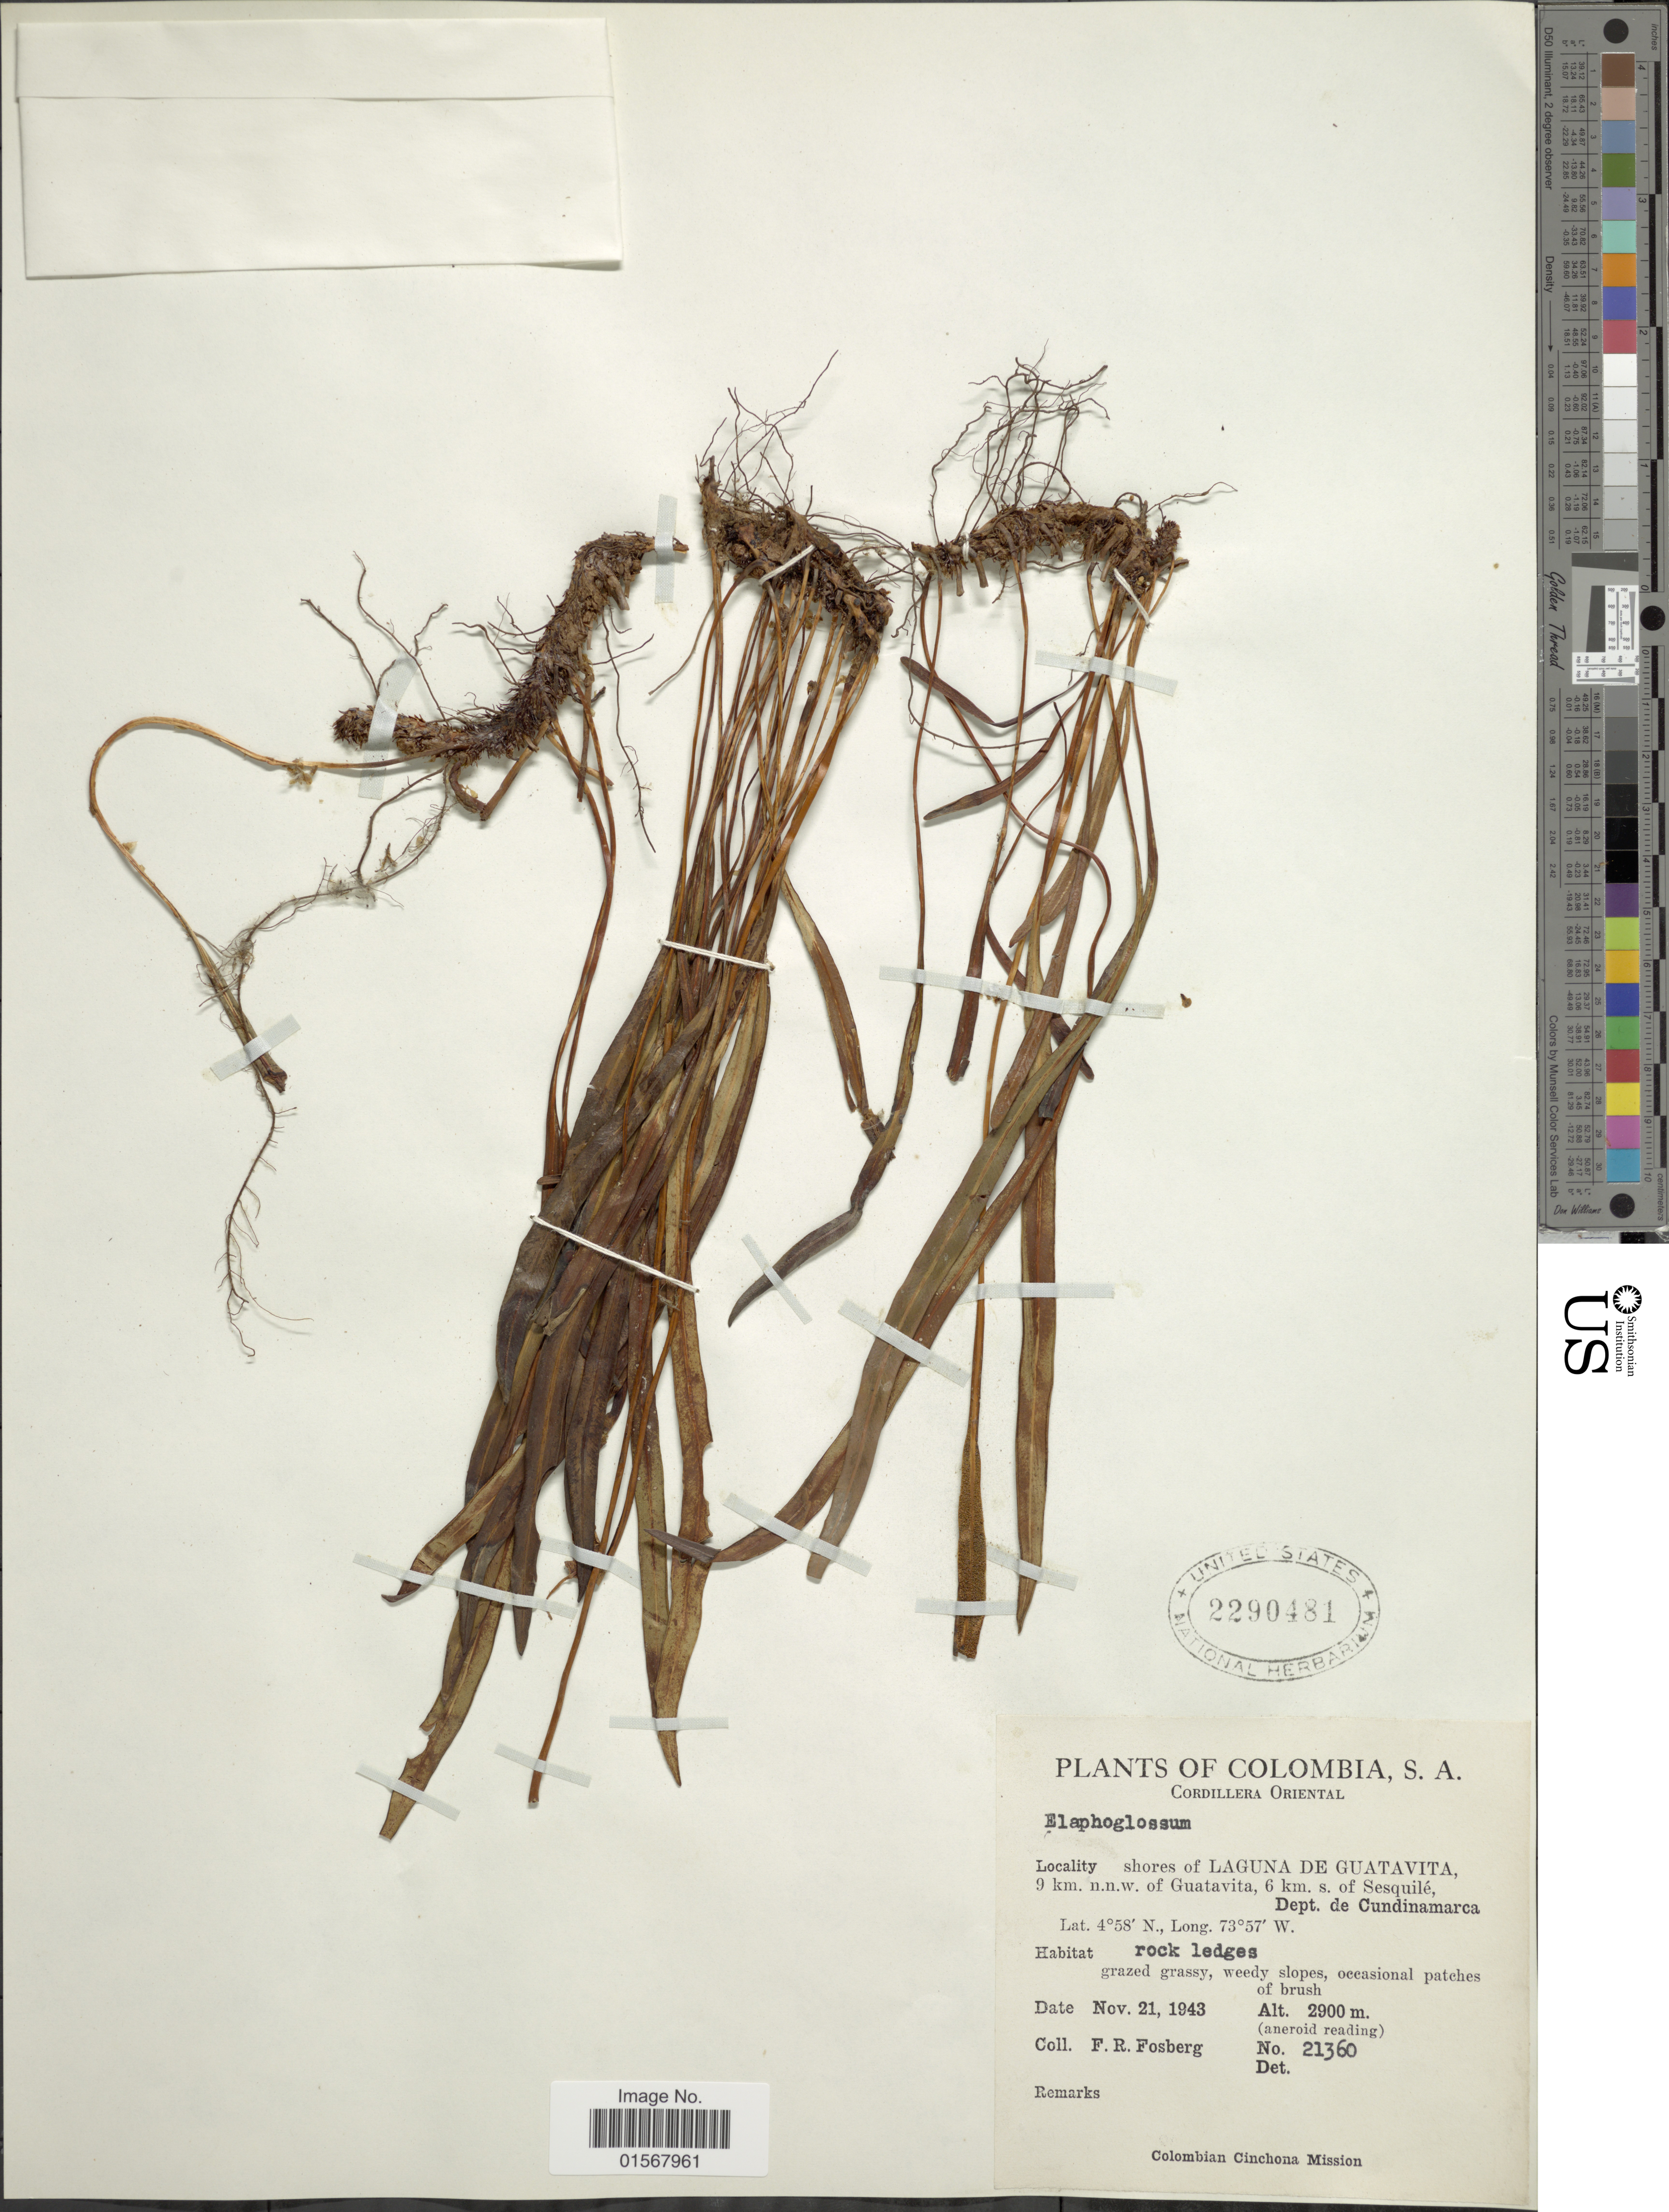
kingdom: Plantae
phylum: Tracheophyta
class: Polypodiopsida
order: Polypodiales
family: Dryopteridaceae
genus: Elaphoglossum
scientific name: Elaphoglossum sp.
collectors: F. R. Fosberg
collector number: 21360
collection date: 1943-11-21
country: Colombia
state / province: Cundinamarca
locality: Dept. de Cundinamarca, shores of Laguna De Guatavita, 9 km. n.n.w. of Guatavita, 6 km. s. of Sesquile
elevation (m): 2900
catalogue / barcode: US 2290481